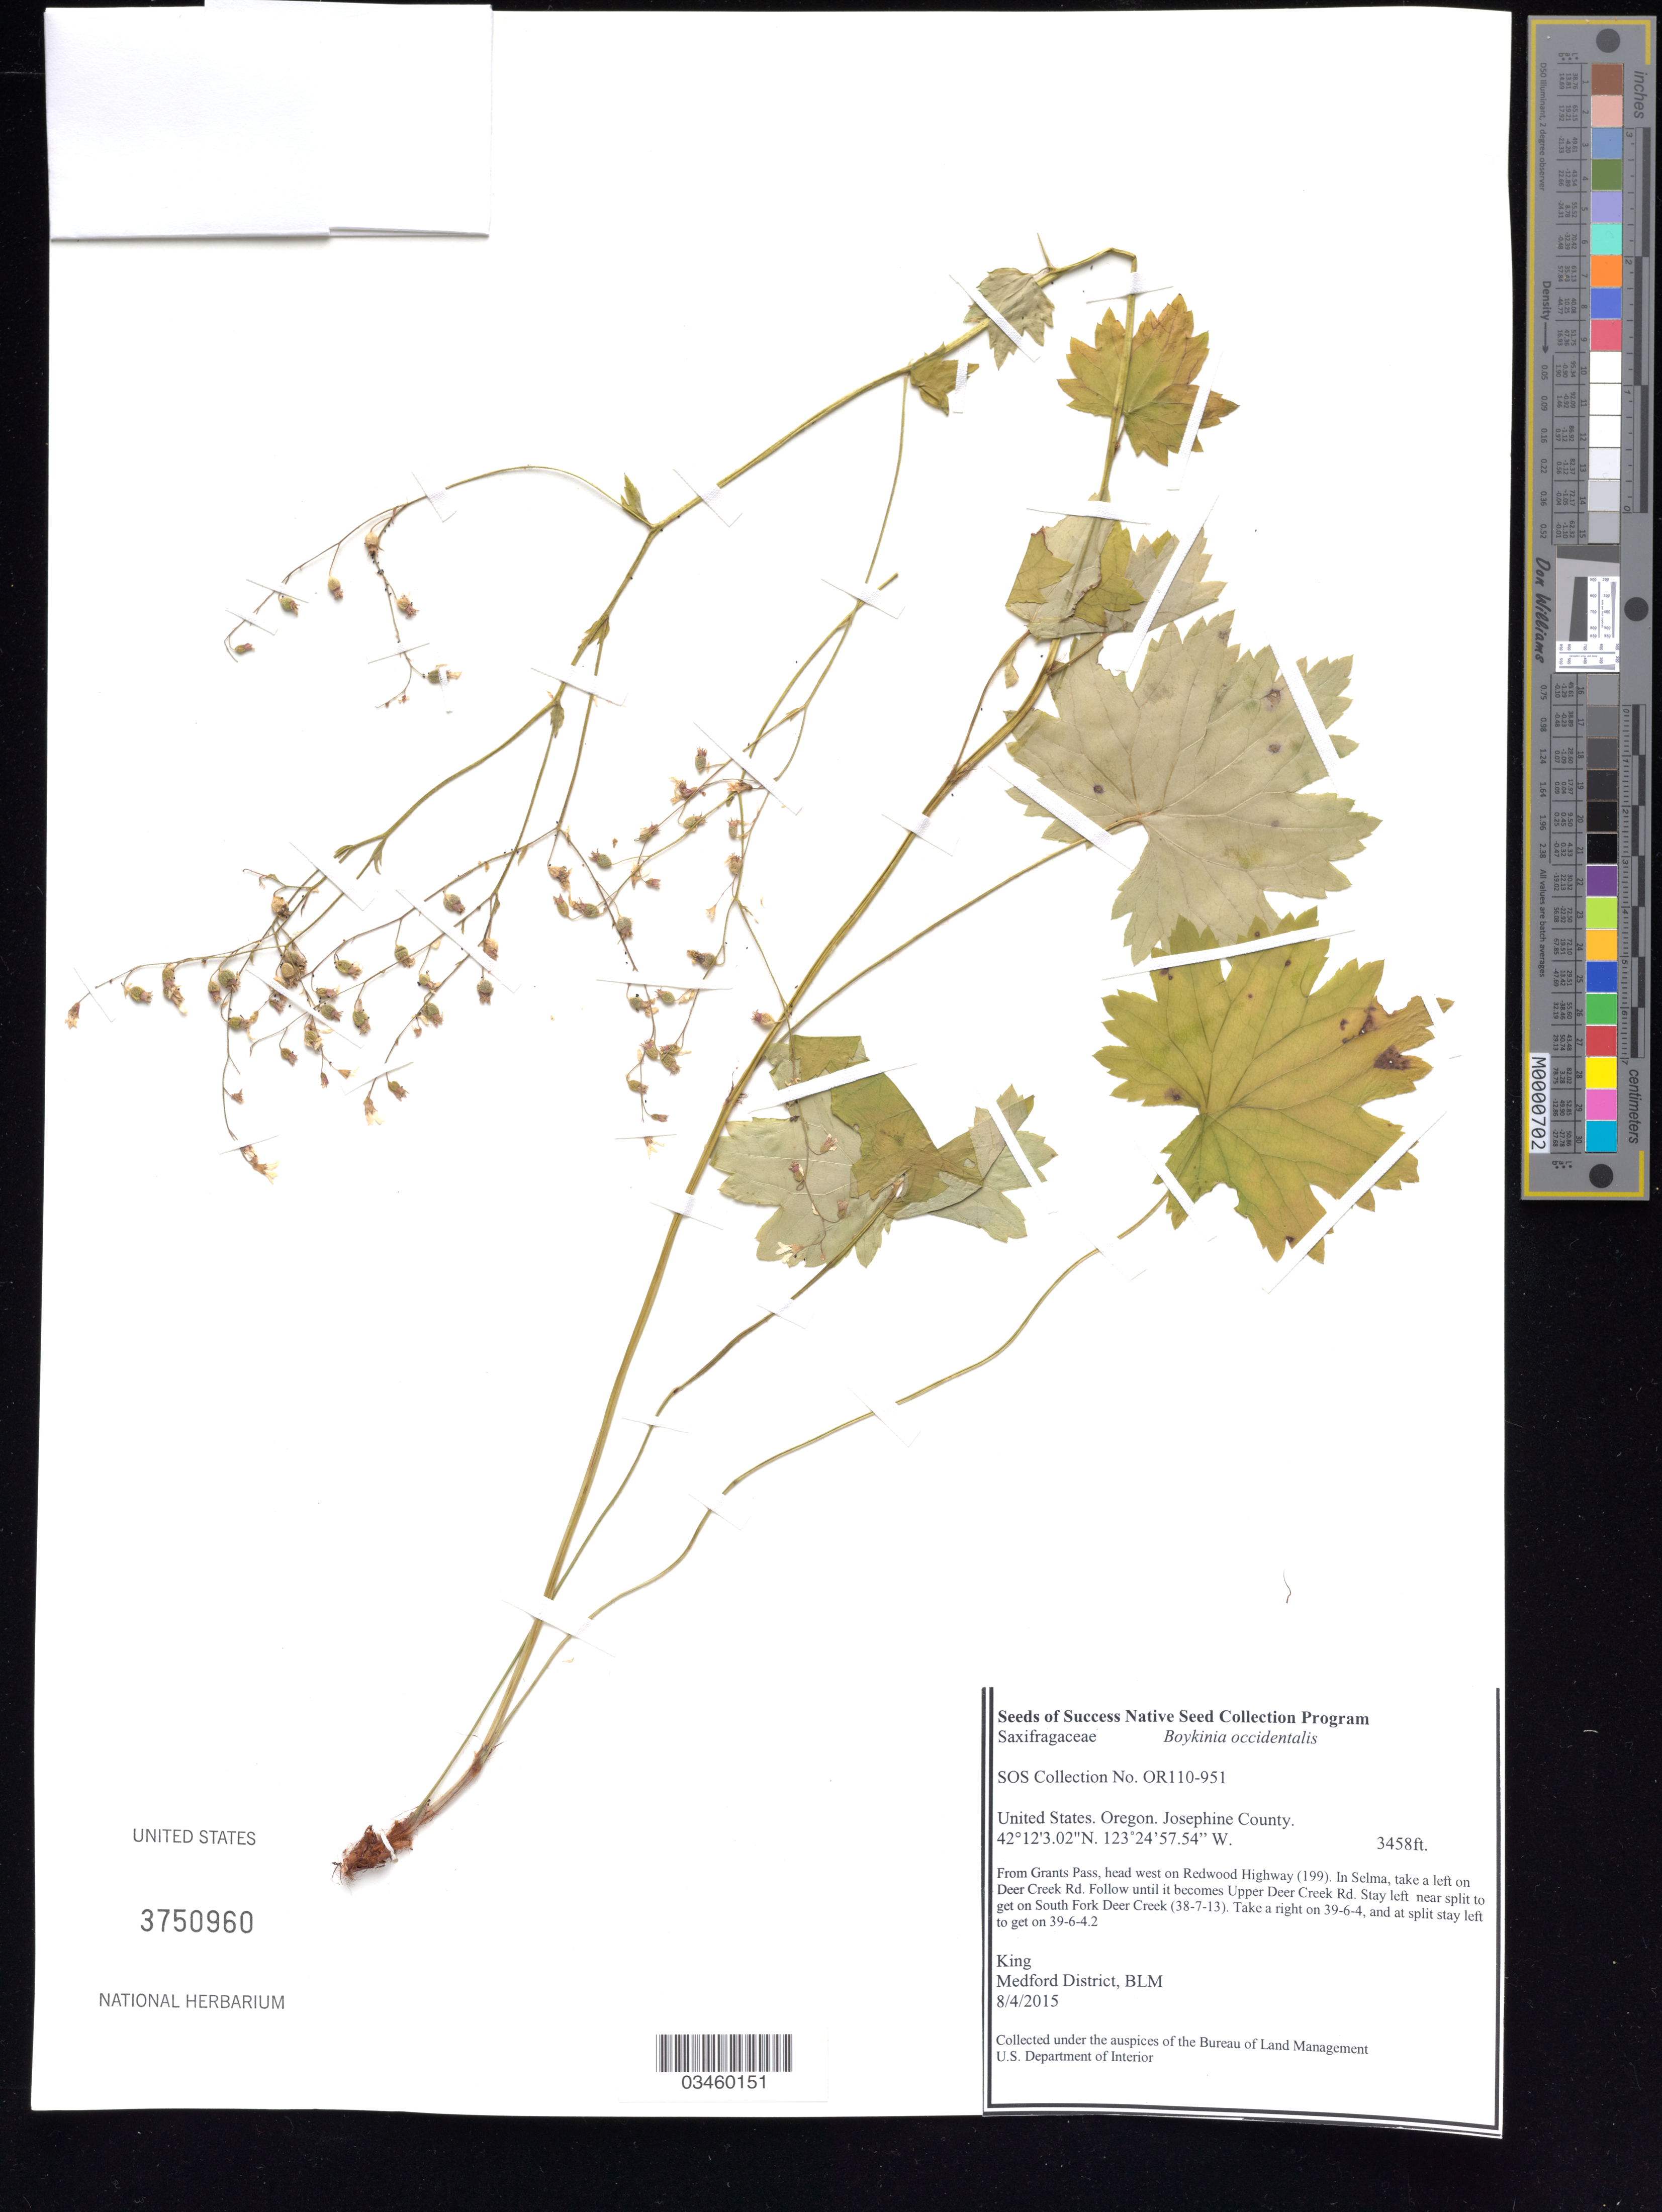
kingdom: Plantae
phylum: Tracheophyta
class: Magnoliopsida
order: Saxifragales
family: Saxifragaceae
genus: Boykinia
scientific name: Boykinia occidentalis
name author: Torr. & A. Gray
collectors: King, --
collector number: OR110-951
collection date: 2015-08-04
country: United States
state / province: Oregon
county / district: Josephine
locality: S. Fork Deer Creek/ near Holocomb Peak, 39-6-4.2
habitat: Mixed forest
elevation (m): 1054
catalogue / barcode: US 3750960